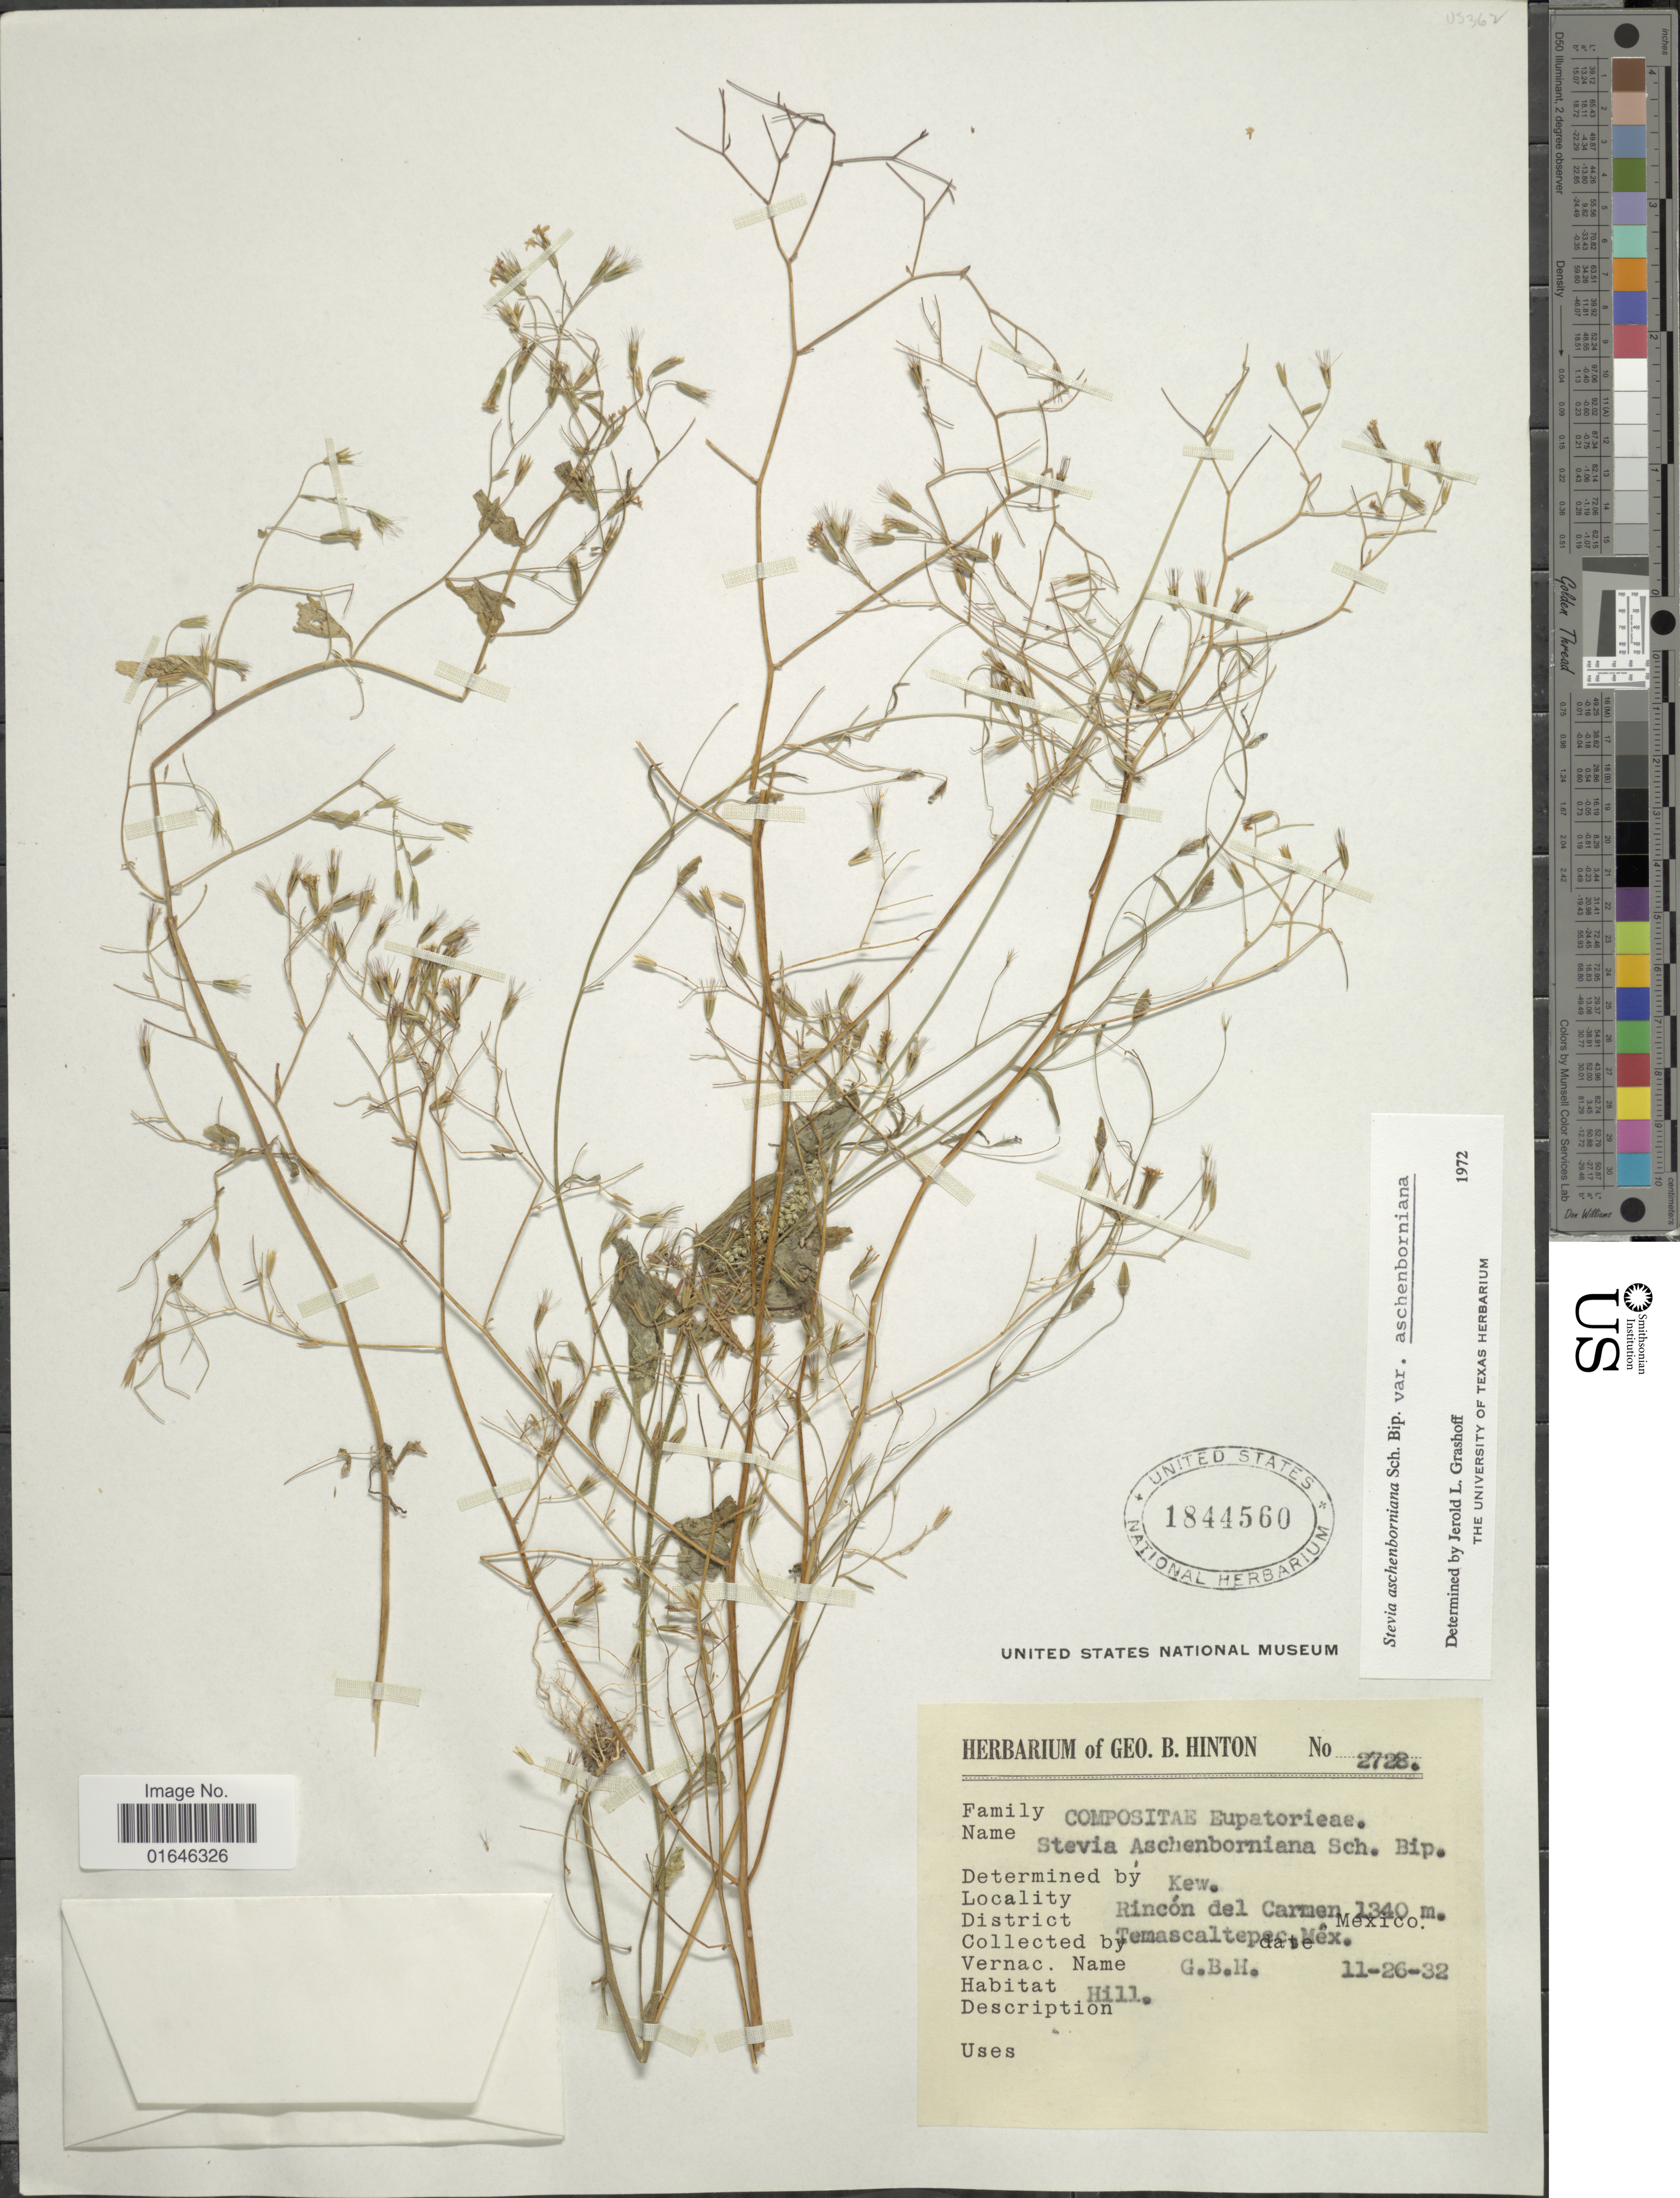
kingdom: Plantae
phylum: Tracheophyta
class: Magnoliopsida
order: Asterales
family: Asteraceae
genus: Stevia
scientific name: Stevia aschenborniana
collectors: G. B. Hinton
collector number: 2728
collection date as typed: Transcribed d/m/y: 26/11/32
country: Mexico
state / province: México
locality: Rincón del Carmen, District Temascaltepec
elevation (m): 1340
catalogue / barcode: US 1844560